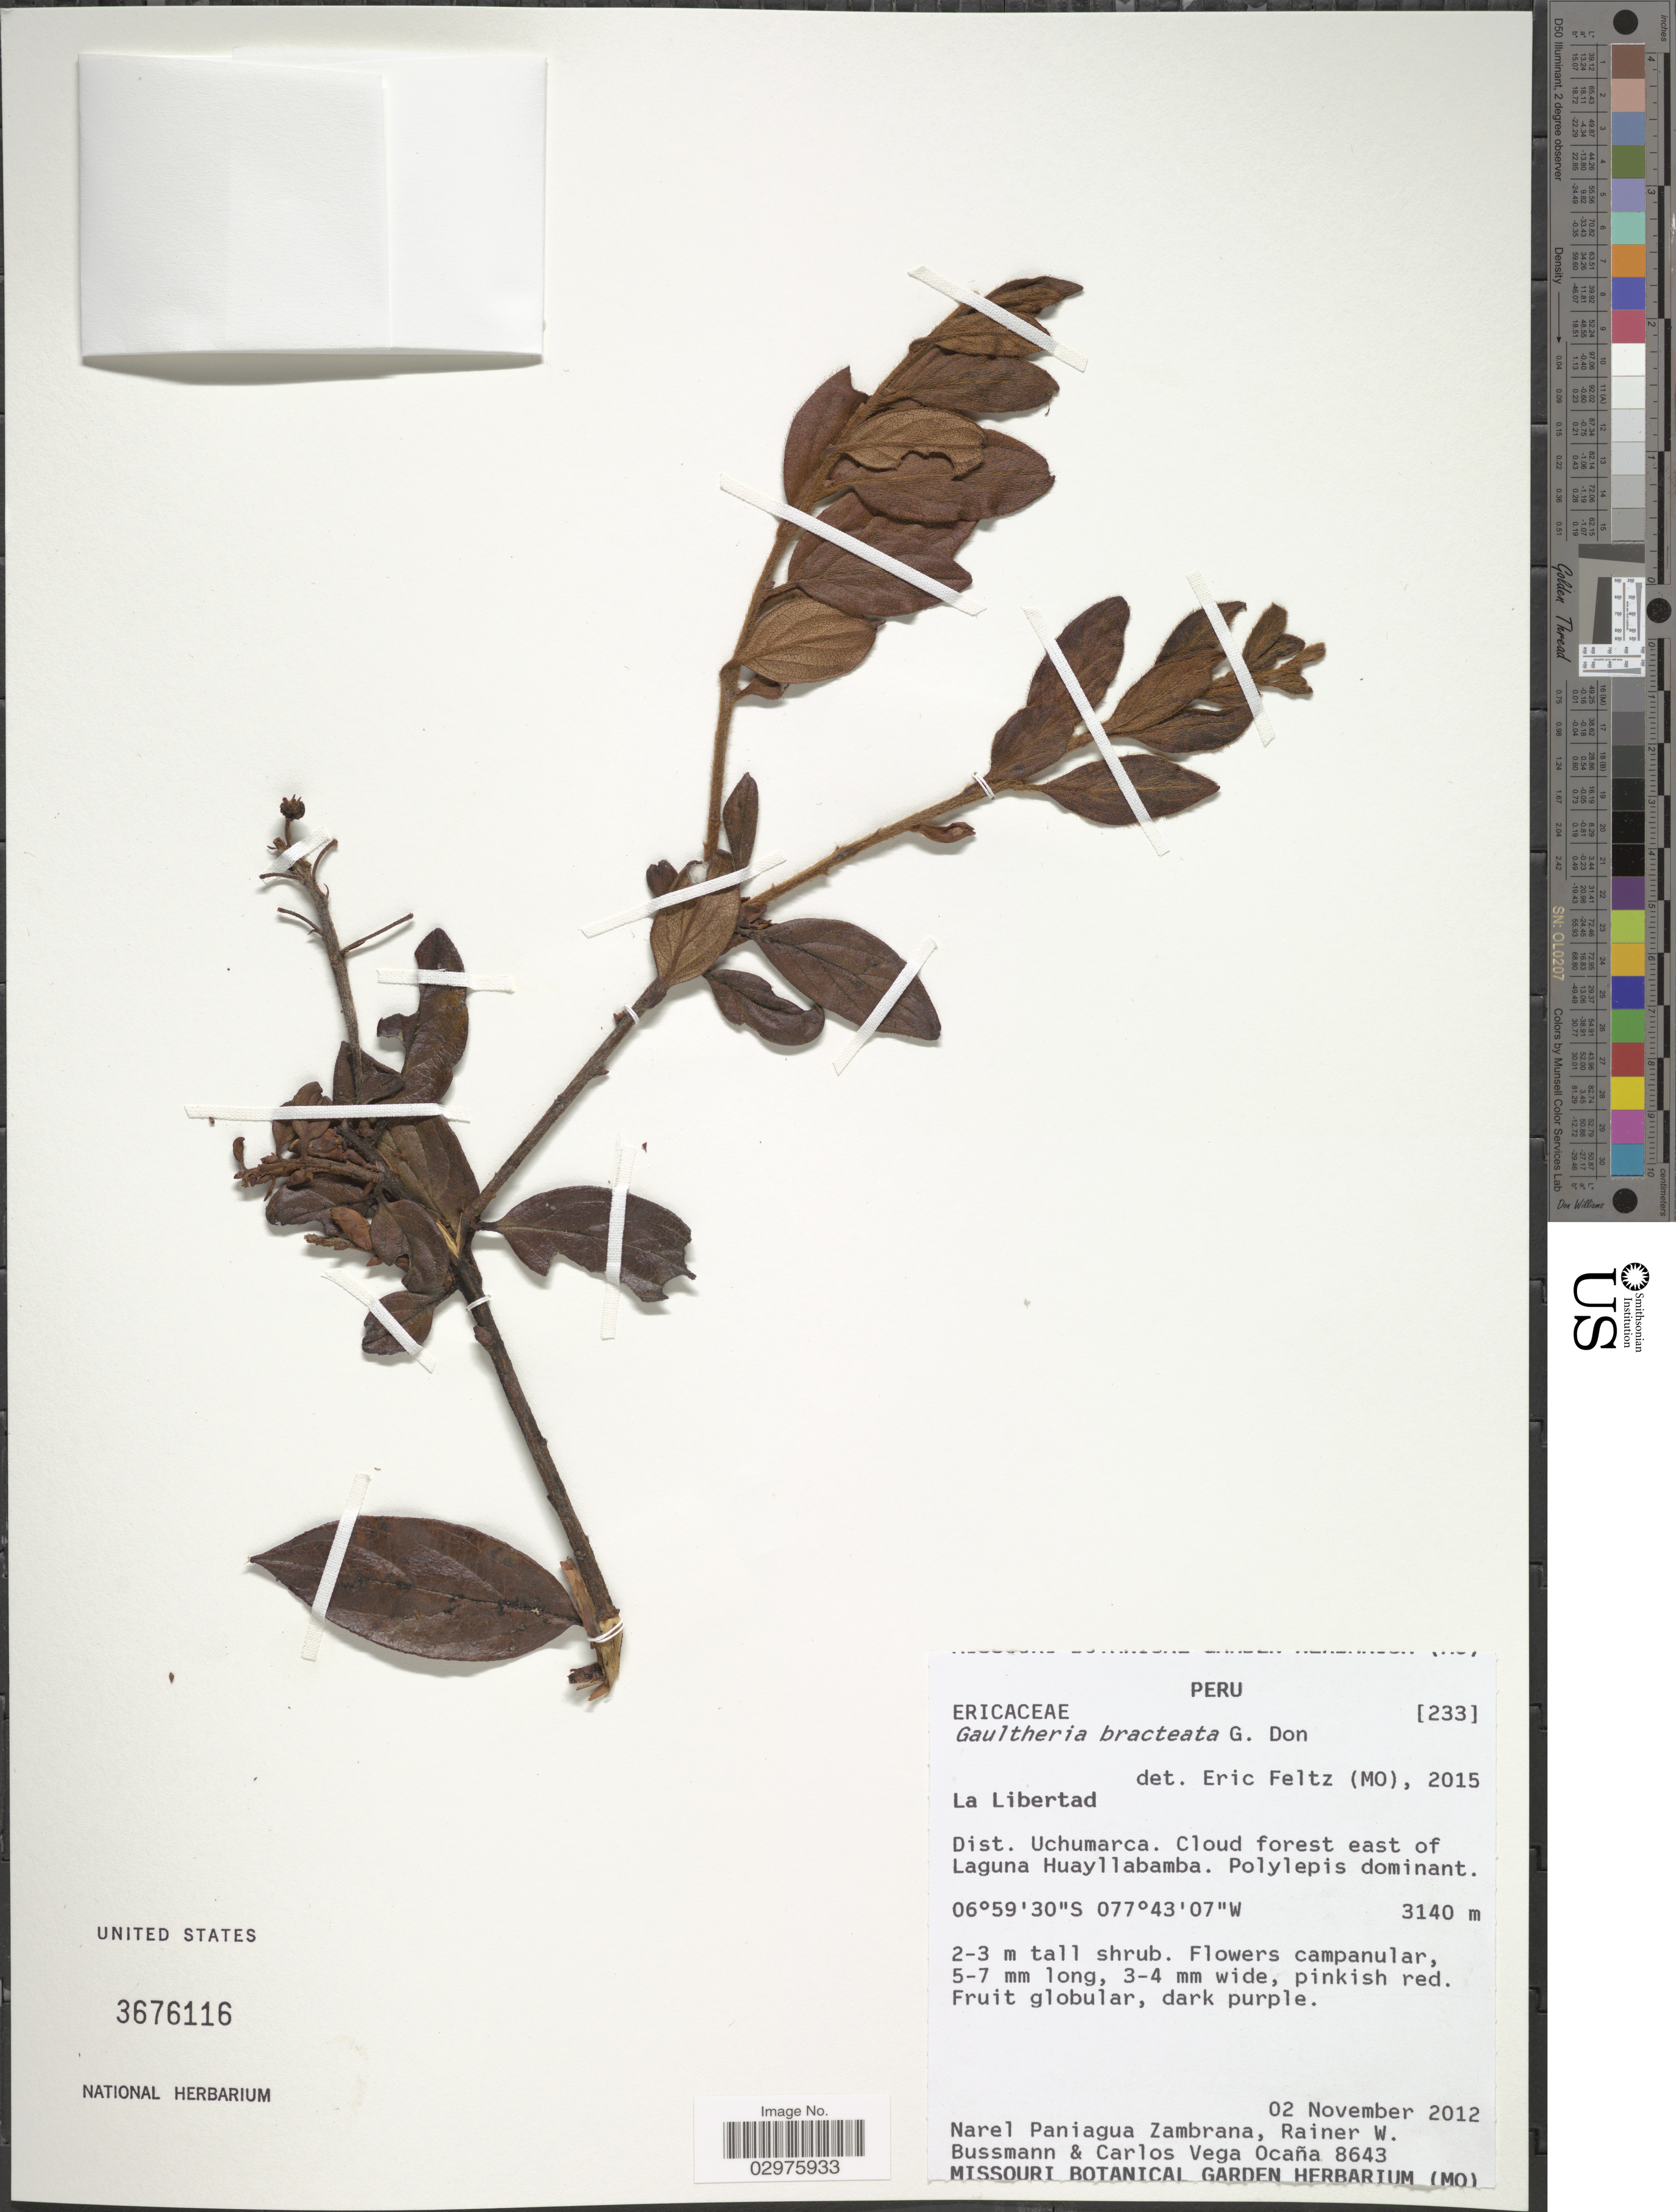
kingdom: Plantae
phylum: Tracheophyta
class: Magnoliopsida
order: Ericales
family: Ericaceae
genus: Gaultheria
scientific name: Gaultheria bracteata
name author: (Cav.) G. Don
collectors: N. Zambrana, R. W. Bussmann & C. Ocaña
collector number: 8643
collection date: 2012-11-02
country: Peru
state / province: La Libertad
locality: Dist. Uchumarca. Cloud forest east of Laguna Huayllabamba.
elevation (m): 3140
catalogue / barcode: US 3676116